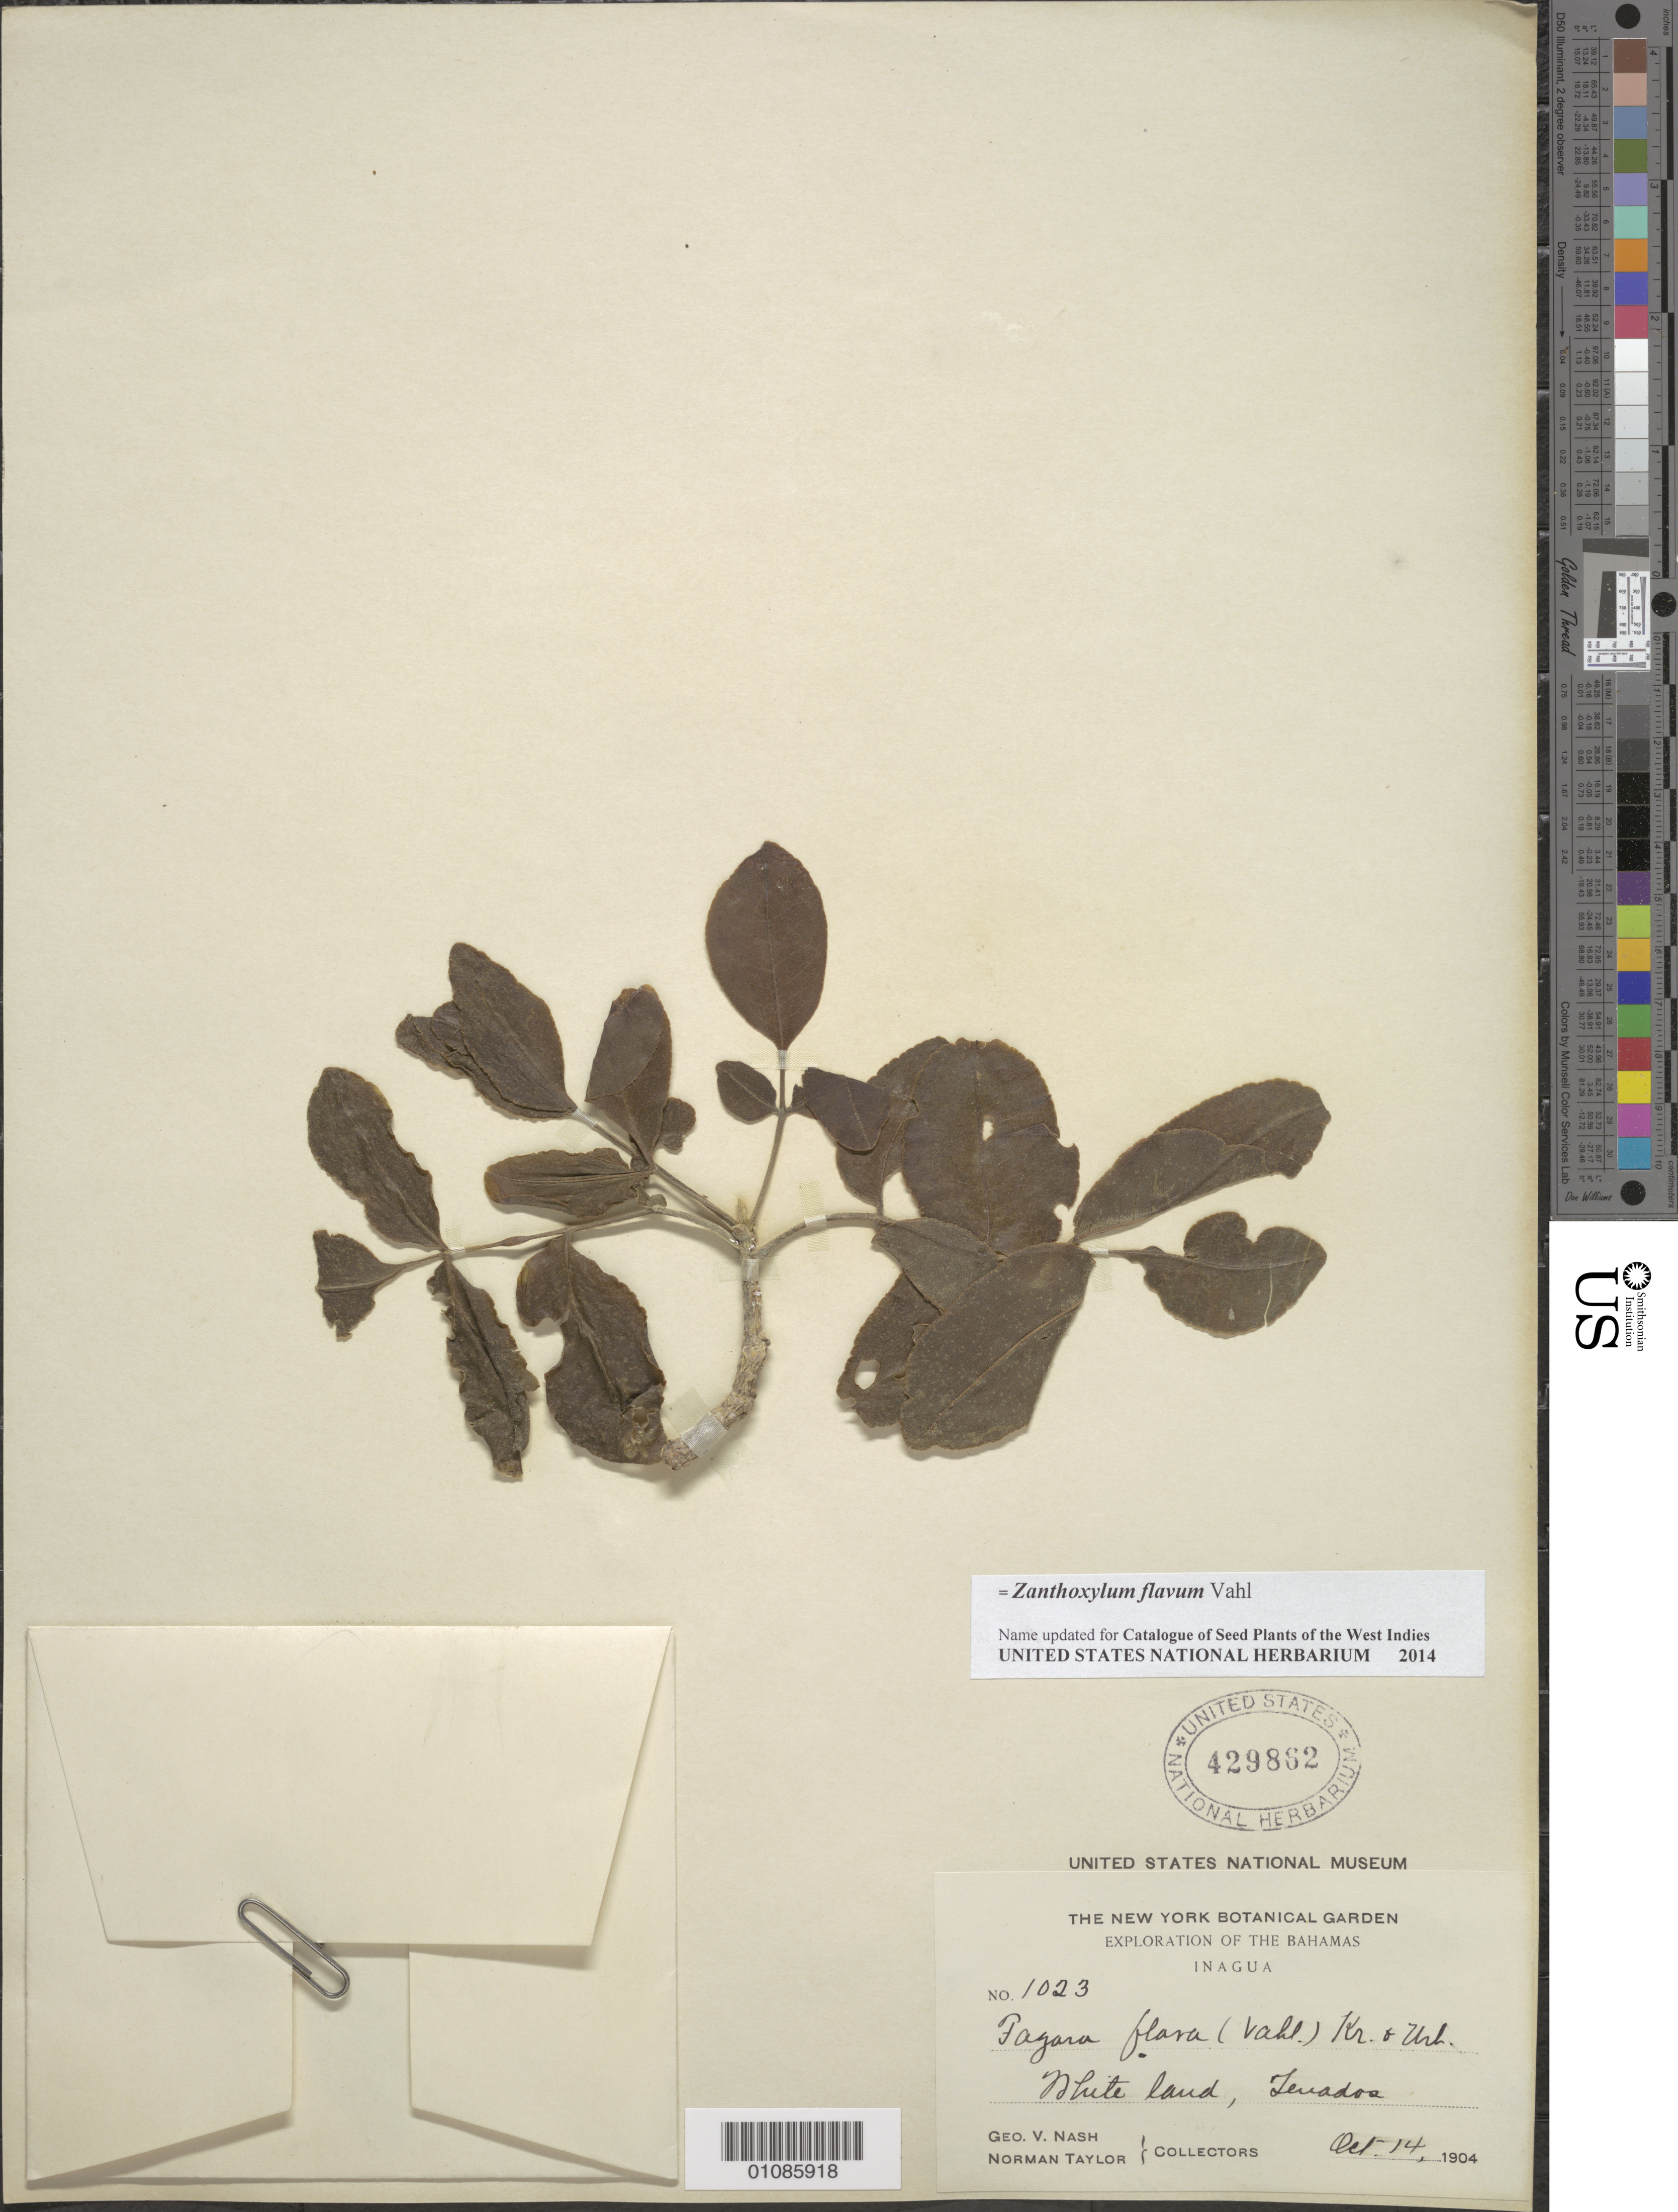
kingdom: Plantae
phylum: Tracheophyta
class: Magnoliopsida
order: Sapindales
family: Rutaceae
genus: Zanthoxylum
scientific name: Zanthoxylum flavum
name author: Vahl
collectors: G. V. Nash & N. Taylor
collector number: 1023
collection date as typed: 14 Oct 1904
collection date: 1904-10-14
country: Bahamas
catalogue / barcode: US 429862